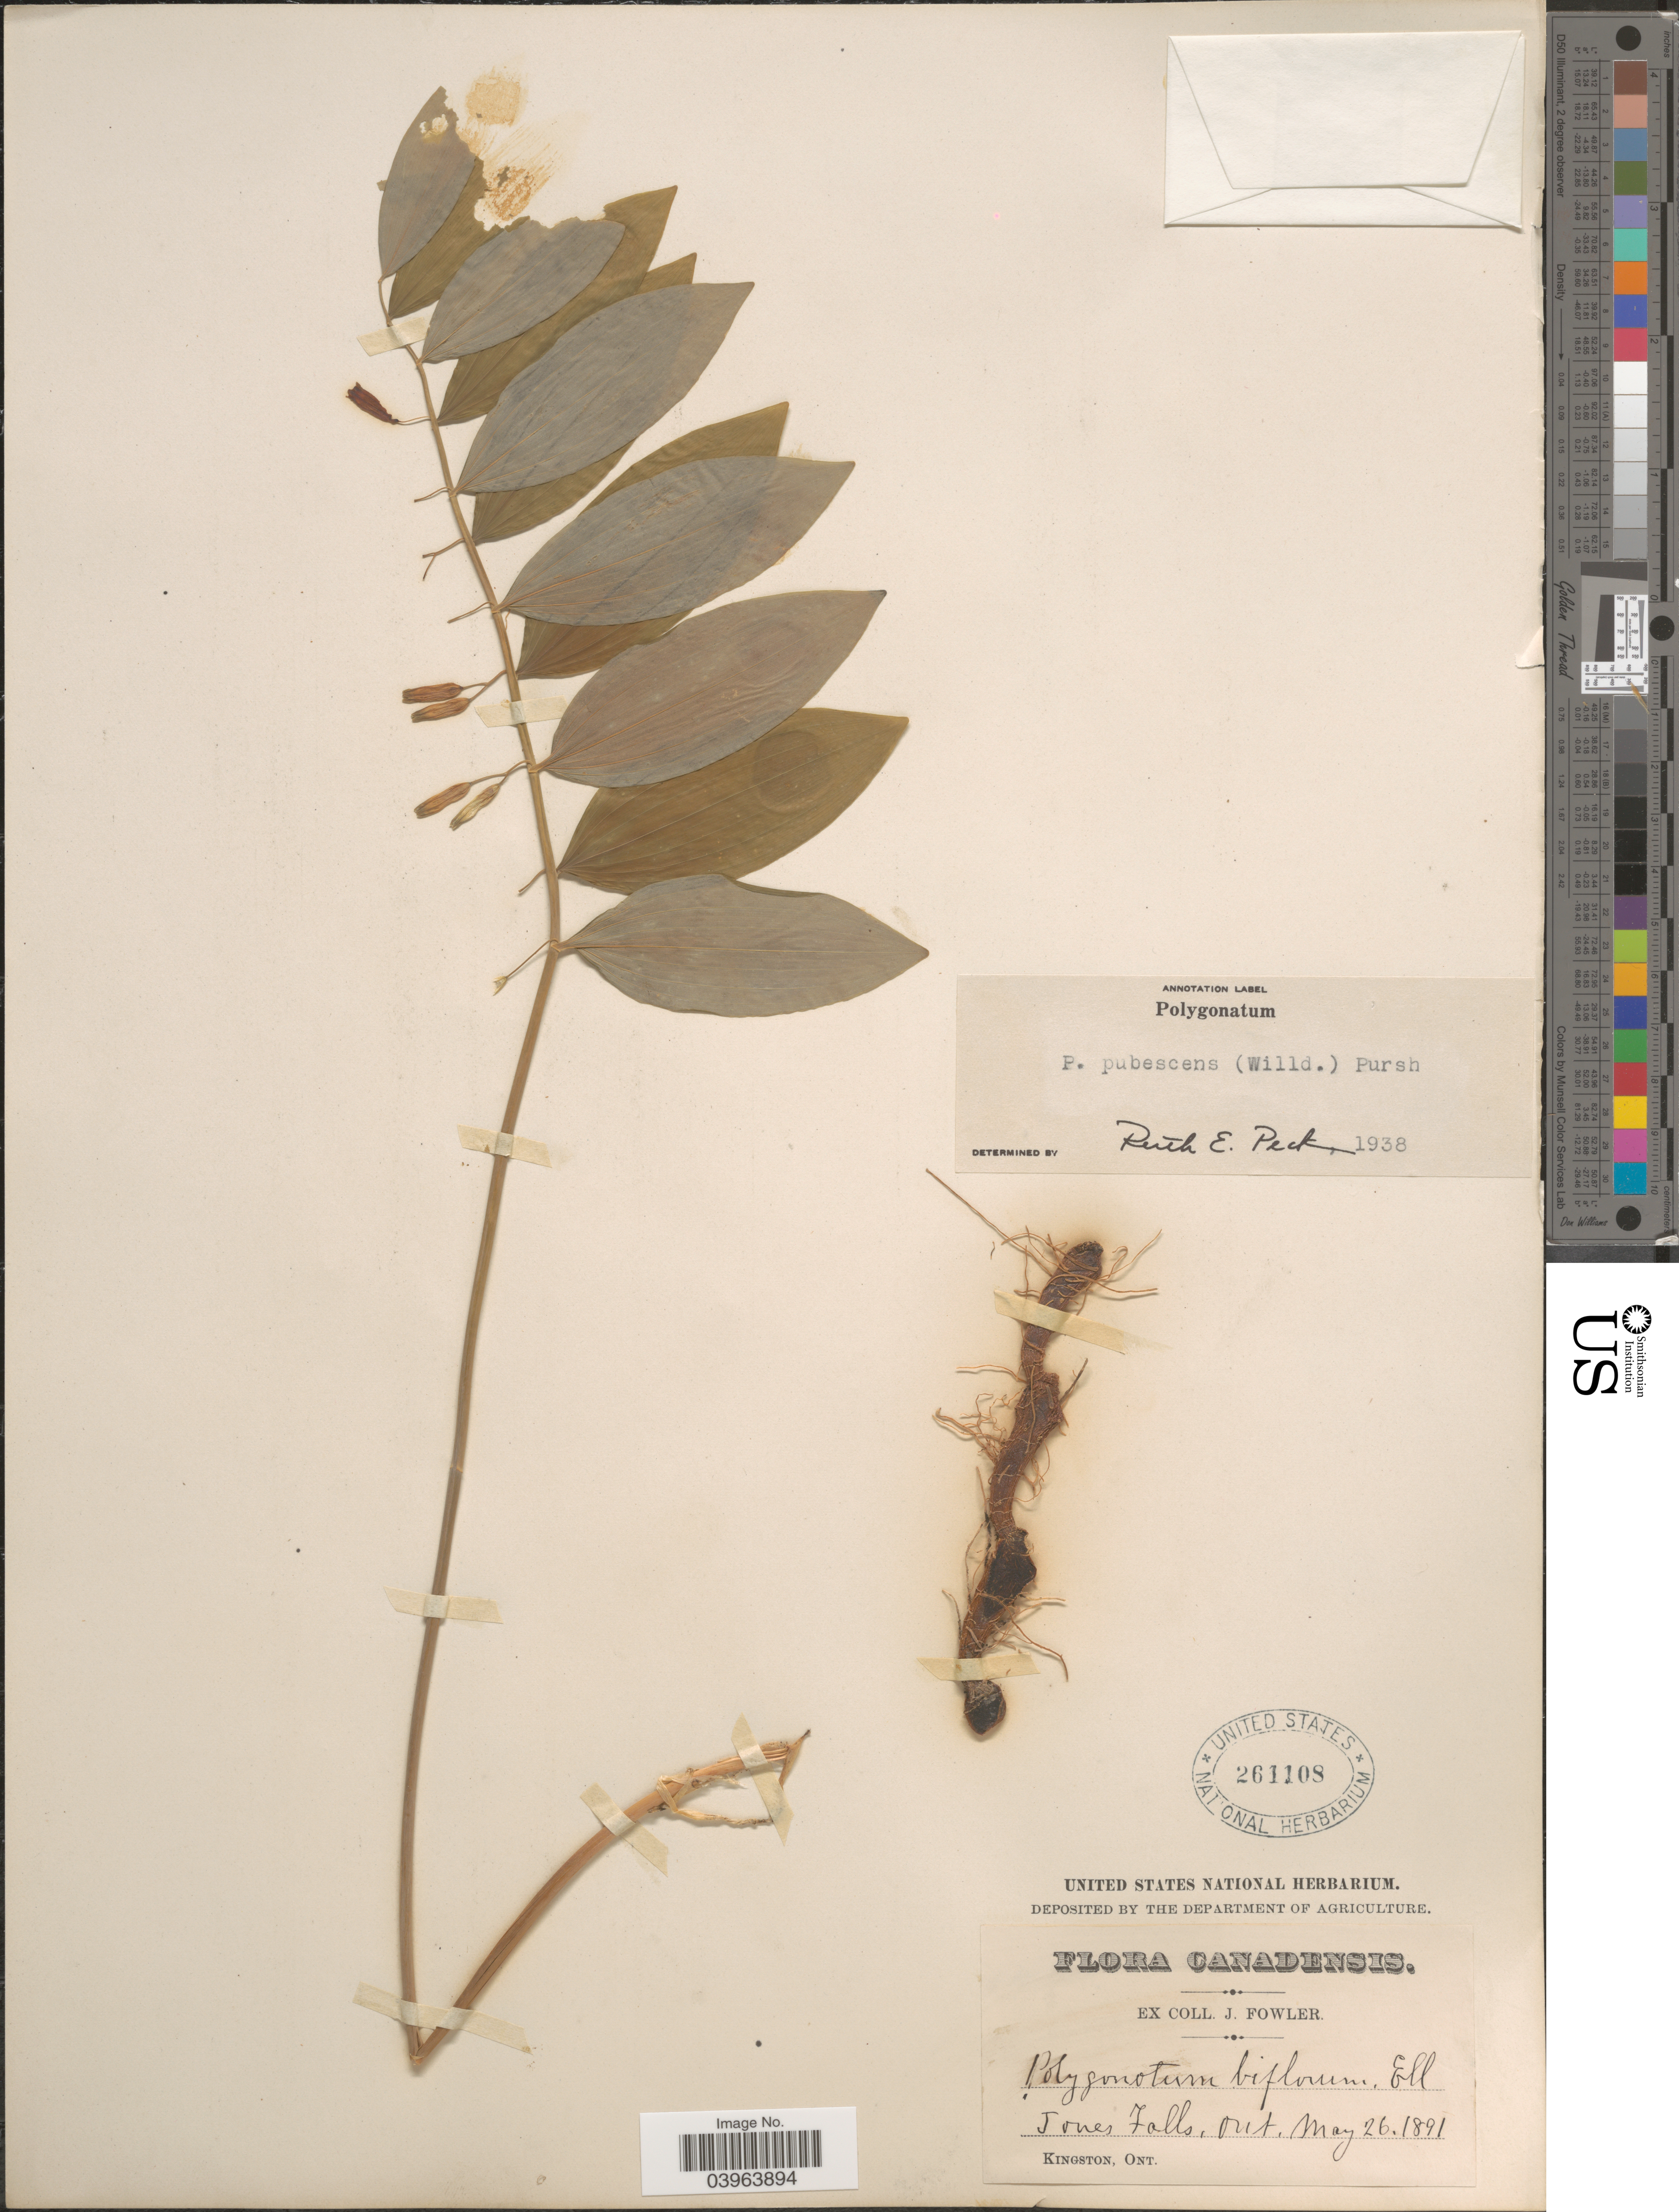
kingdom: Plantae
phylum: Tracheophyta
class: Liliopsida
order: Asparagales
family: Asparagaceae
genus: Polygonatum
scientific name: Polygonatum pubescens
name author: (Willd.) Pursh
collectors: J. Fowler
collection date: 1891-05-26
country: Canada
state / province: Ontario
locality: Jones Falls.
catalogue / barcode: US 261108